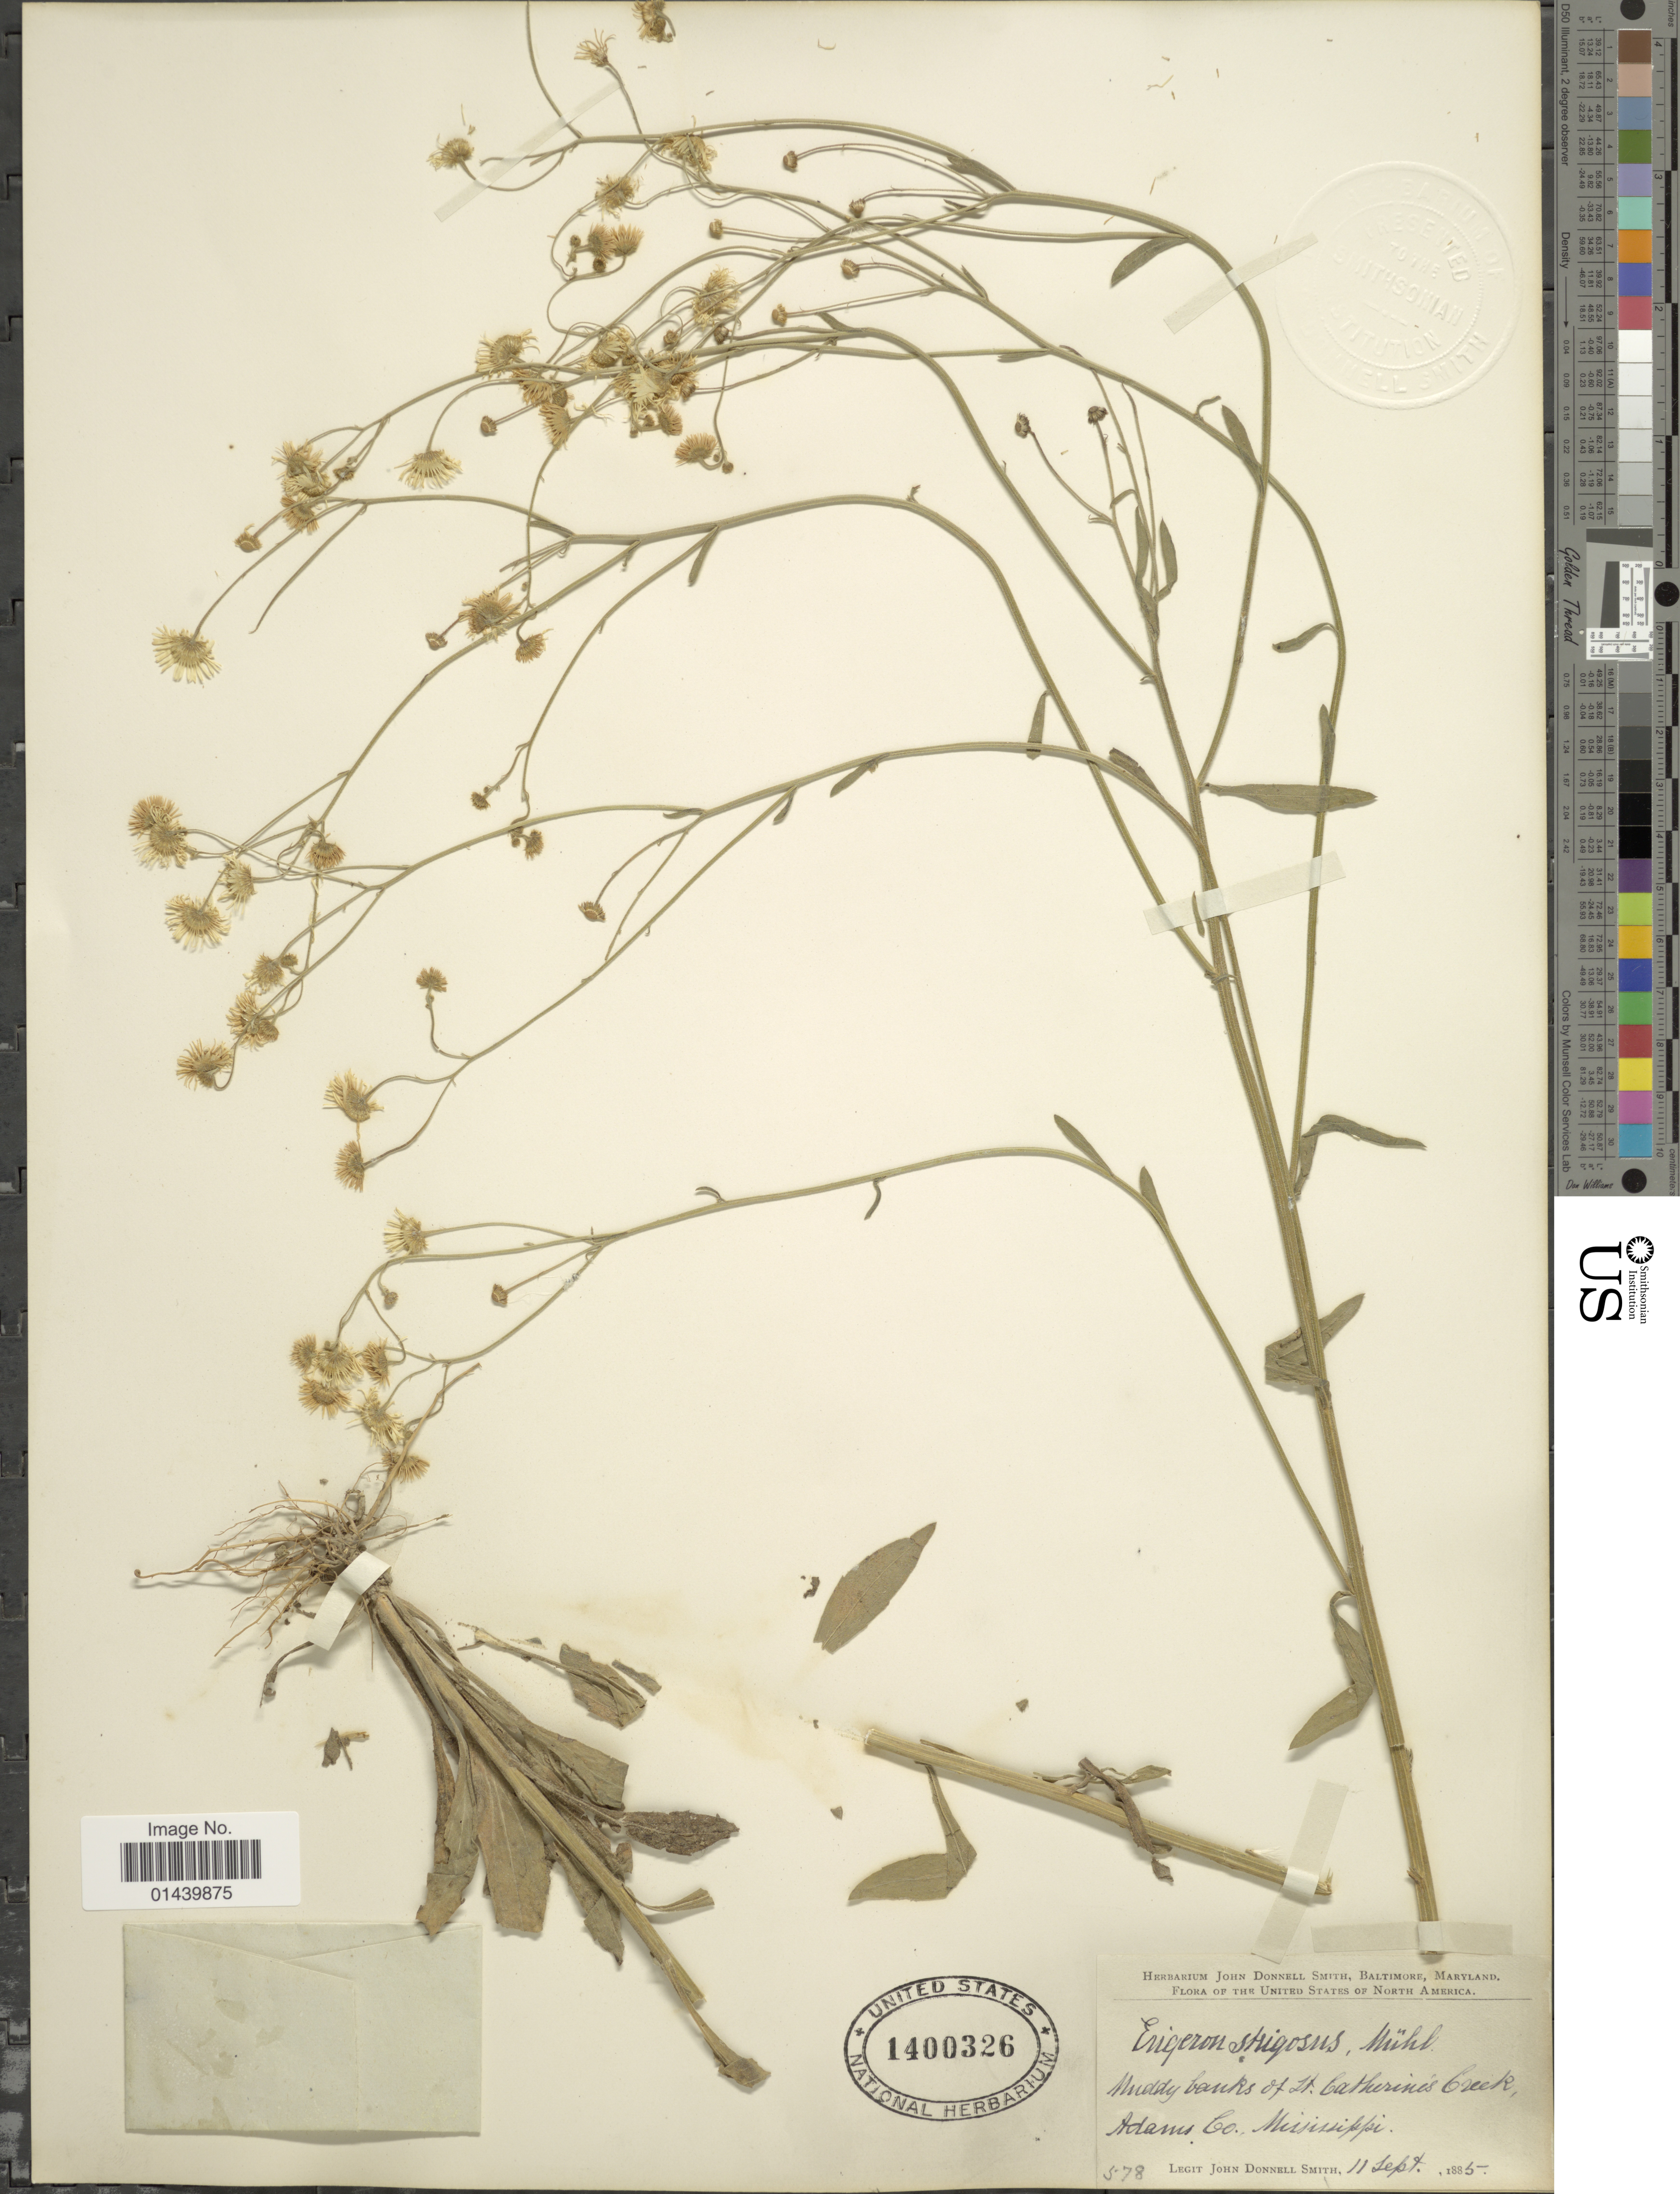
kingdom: Plantae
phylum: Tracheophyta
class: Magnoliopsida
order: Asterales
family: Asteraceae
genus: Erigeron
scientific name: Erigeron strigosus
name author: Muhl. ex Willd.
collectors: J. Donnell Smith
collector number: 578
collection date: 1885-09-11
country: United States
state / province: Mississippi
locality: Muddy banks of St. Catherines Creek, Adams Co.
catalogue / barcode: US 1400326